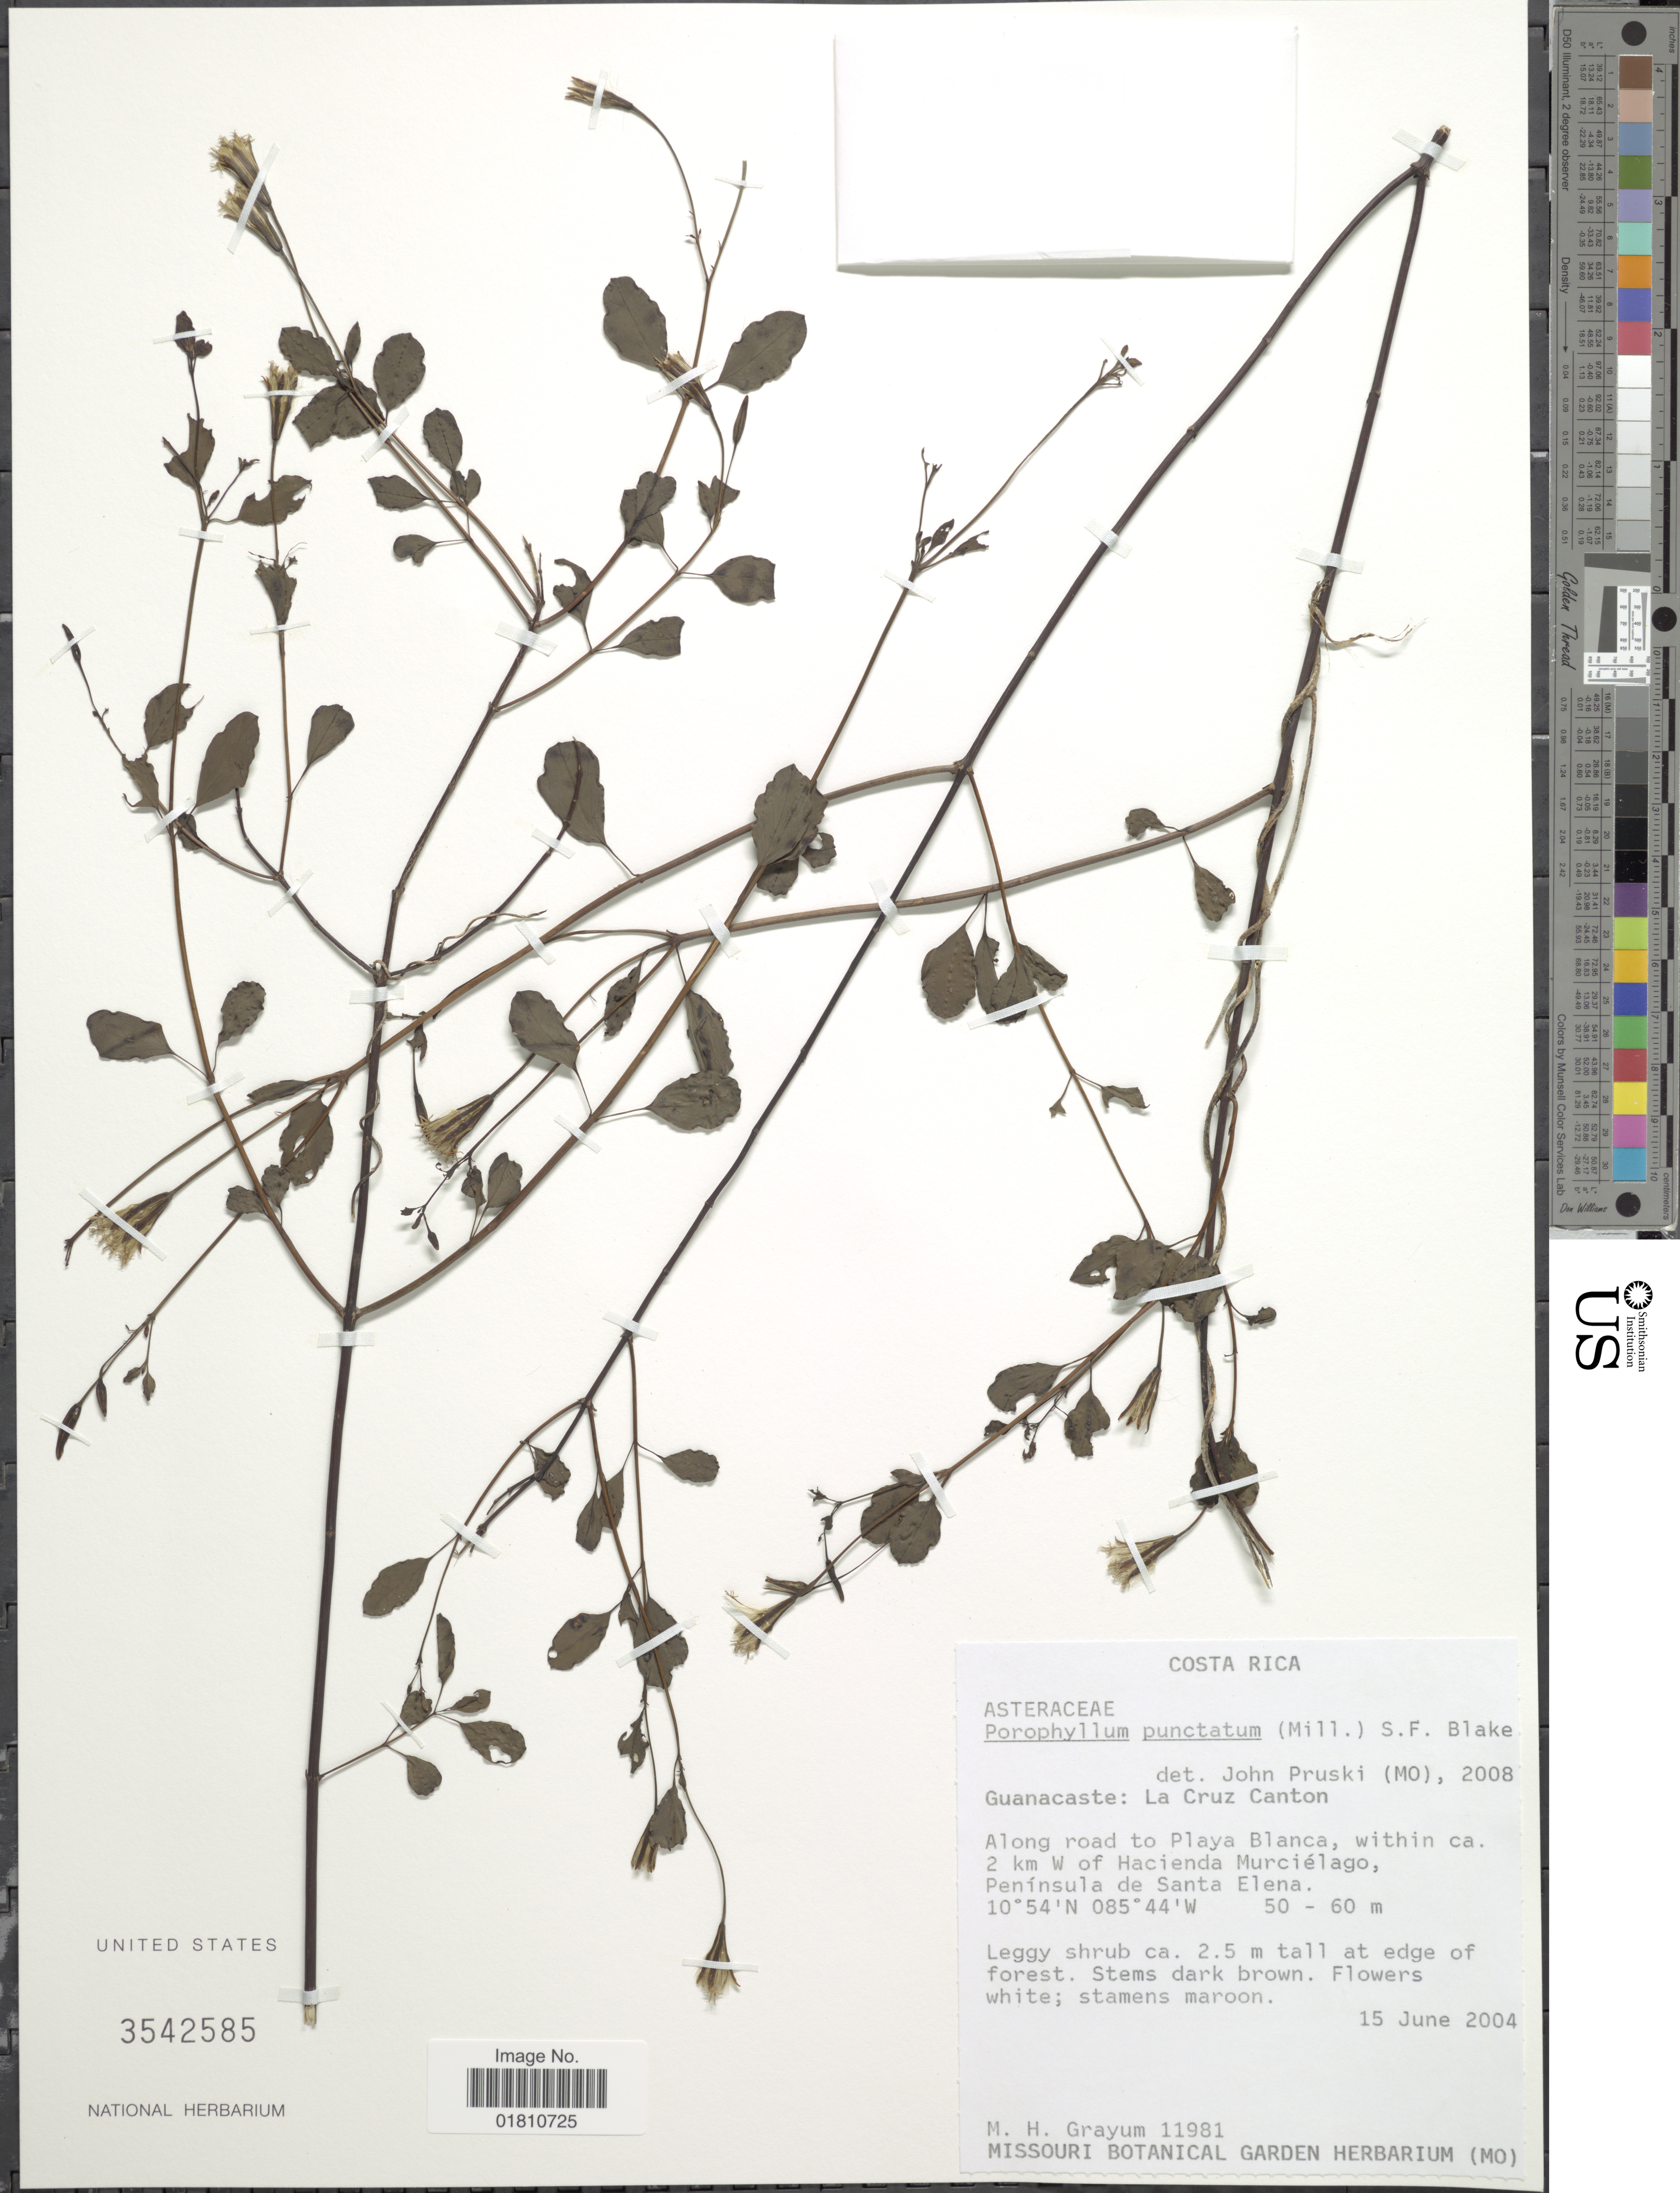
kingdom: Plantae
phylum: Tracheophyta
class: Magnoliopsida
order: Asterales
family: Asteraceae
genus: Porophyllum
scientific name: Porophyllum punctatum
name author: (Mill.) S.F. Blake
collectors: M. H. Grayum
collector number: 11981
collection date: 2004-06-15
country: Costa Rica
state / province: Guanacaste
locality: La Cruz Canton, along road to Playa Blanca, within ca. 2 km W of Hacienda Murcielago, Peninsula de Santa Elena.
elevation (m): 50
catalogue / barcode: US 3542585